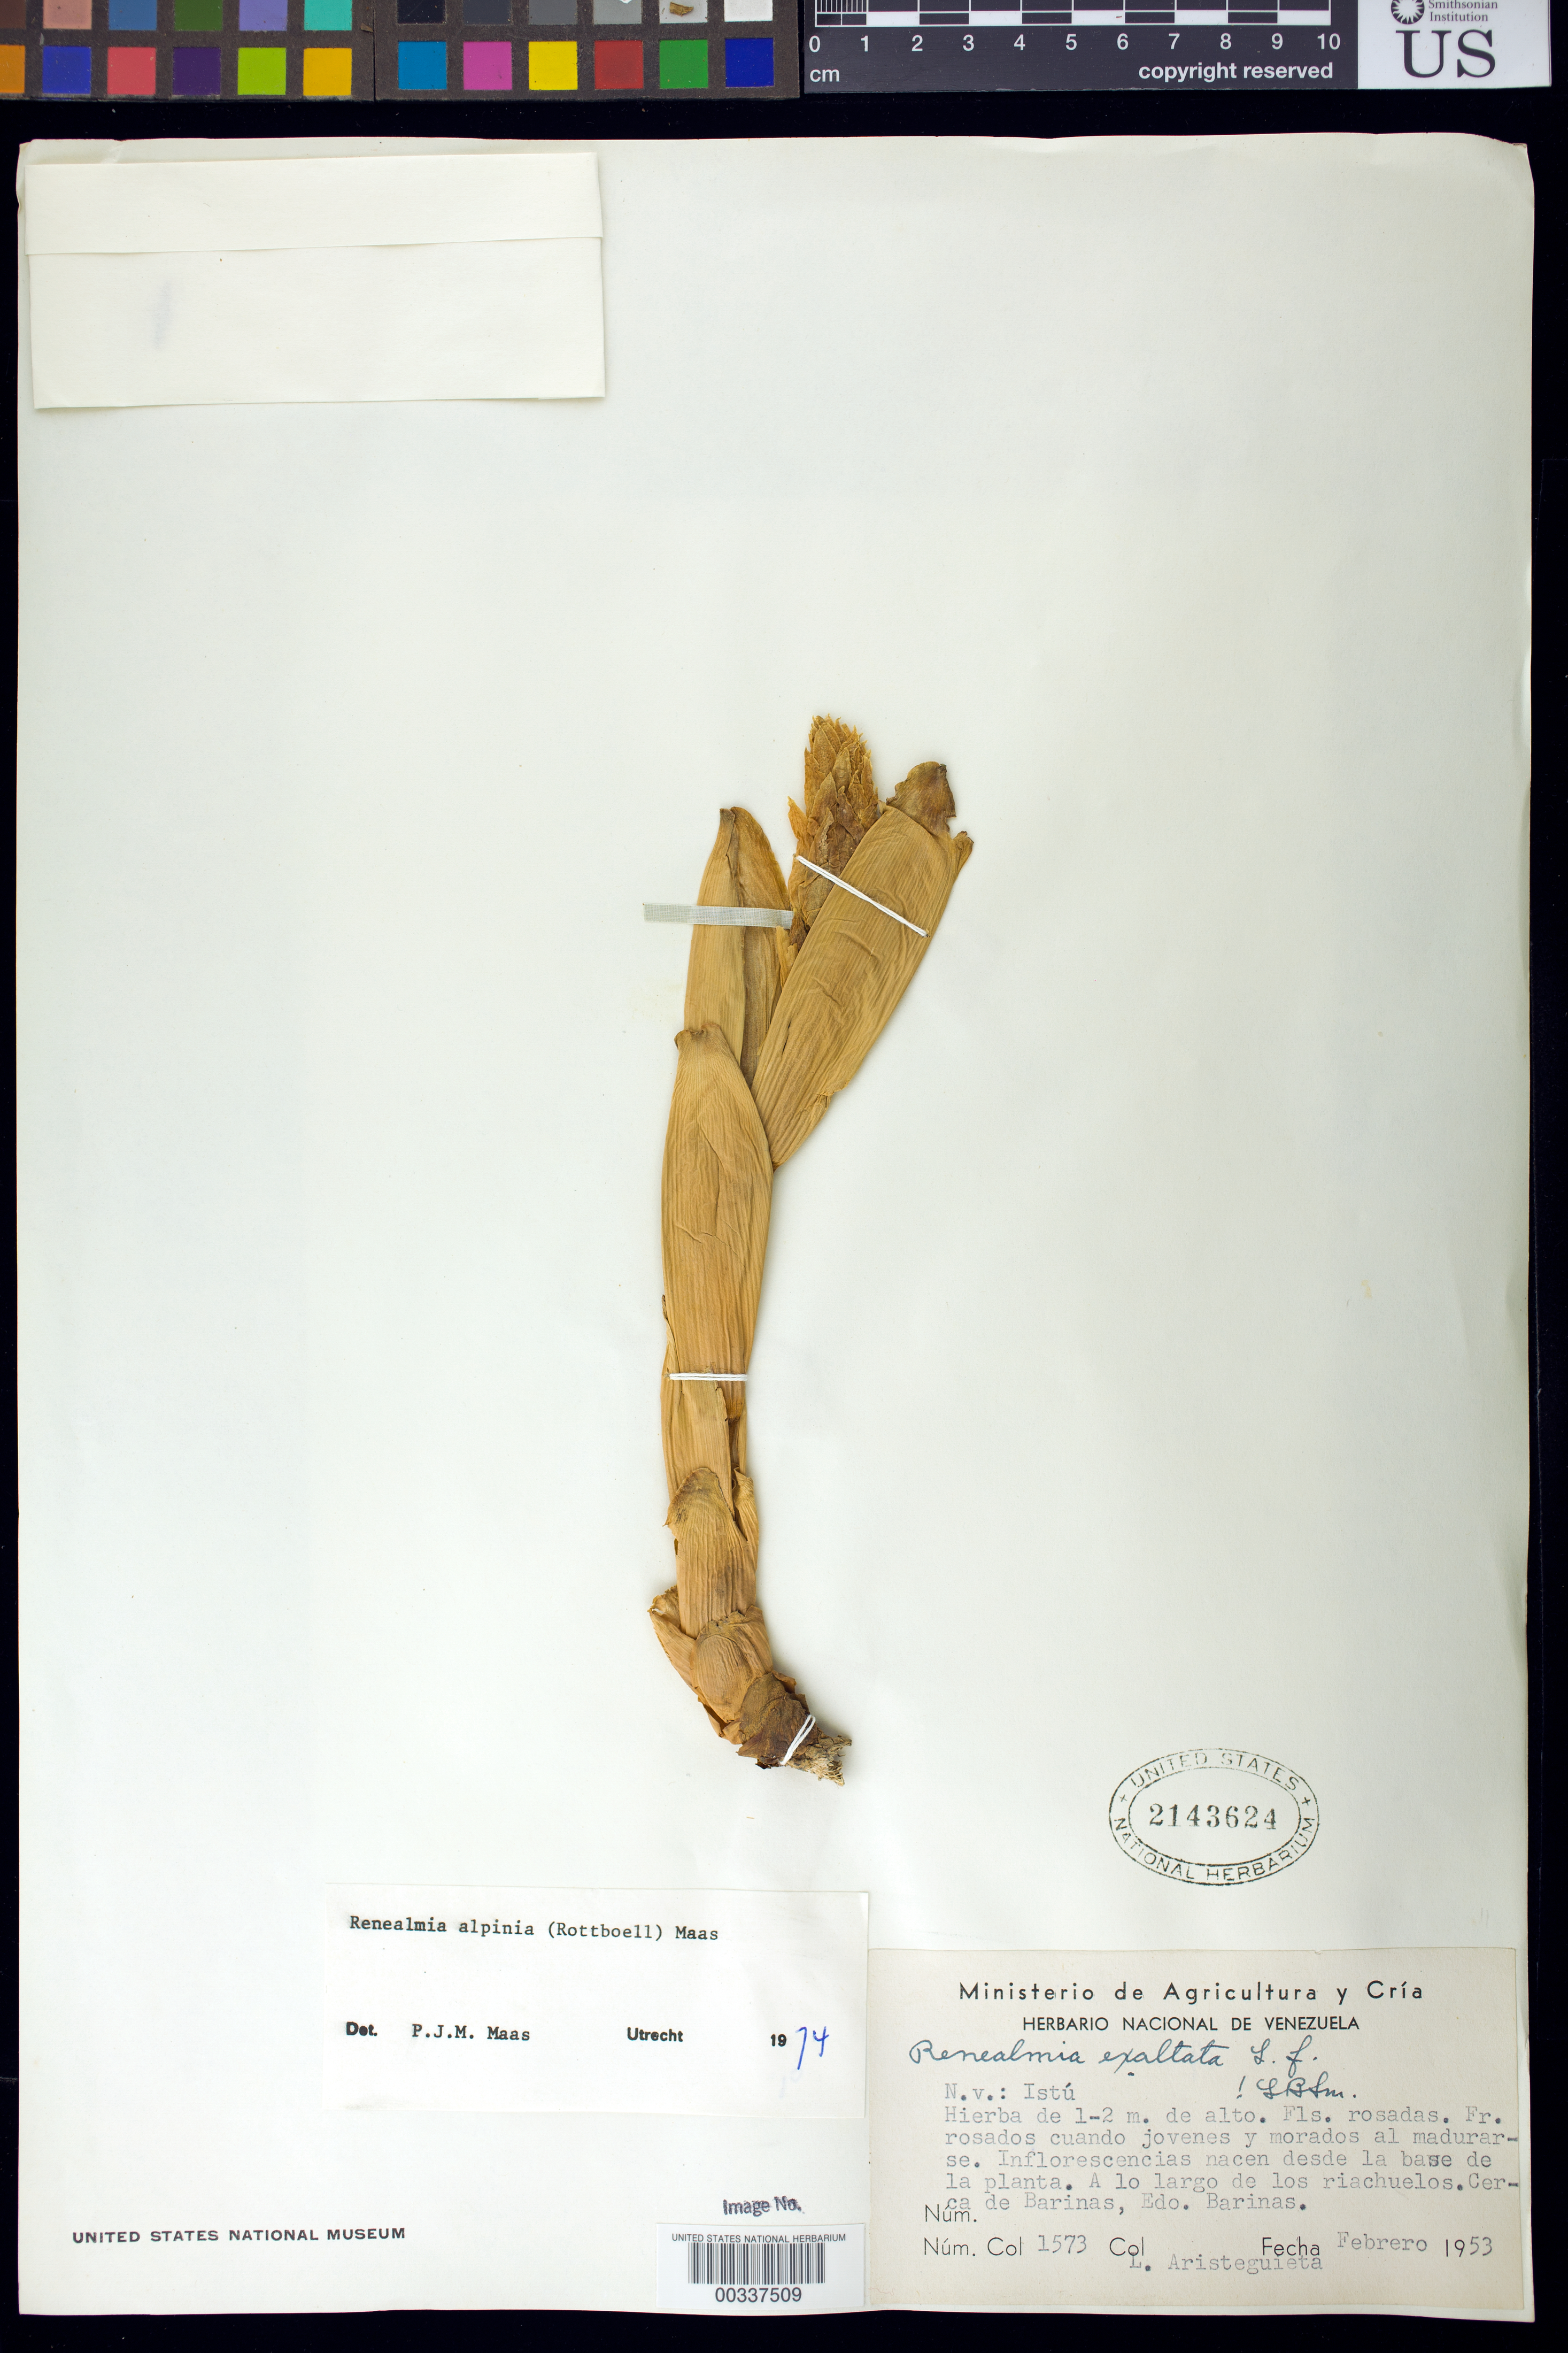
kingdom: Plantae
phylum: Tracheophyta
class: Liliopsida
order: Zingiberales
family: Zingiberaceae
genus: Renealmia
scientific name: Renealmia alpinia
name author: (Rottb.) Maas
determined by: Maas, Paul J. M.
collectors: L. Aristeguieta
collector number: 1573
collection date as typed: Feb 1953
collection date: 1953-02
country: Venezuela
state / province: Barinas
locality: Cerca de barinas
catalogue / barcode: US 2143624